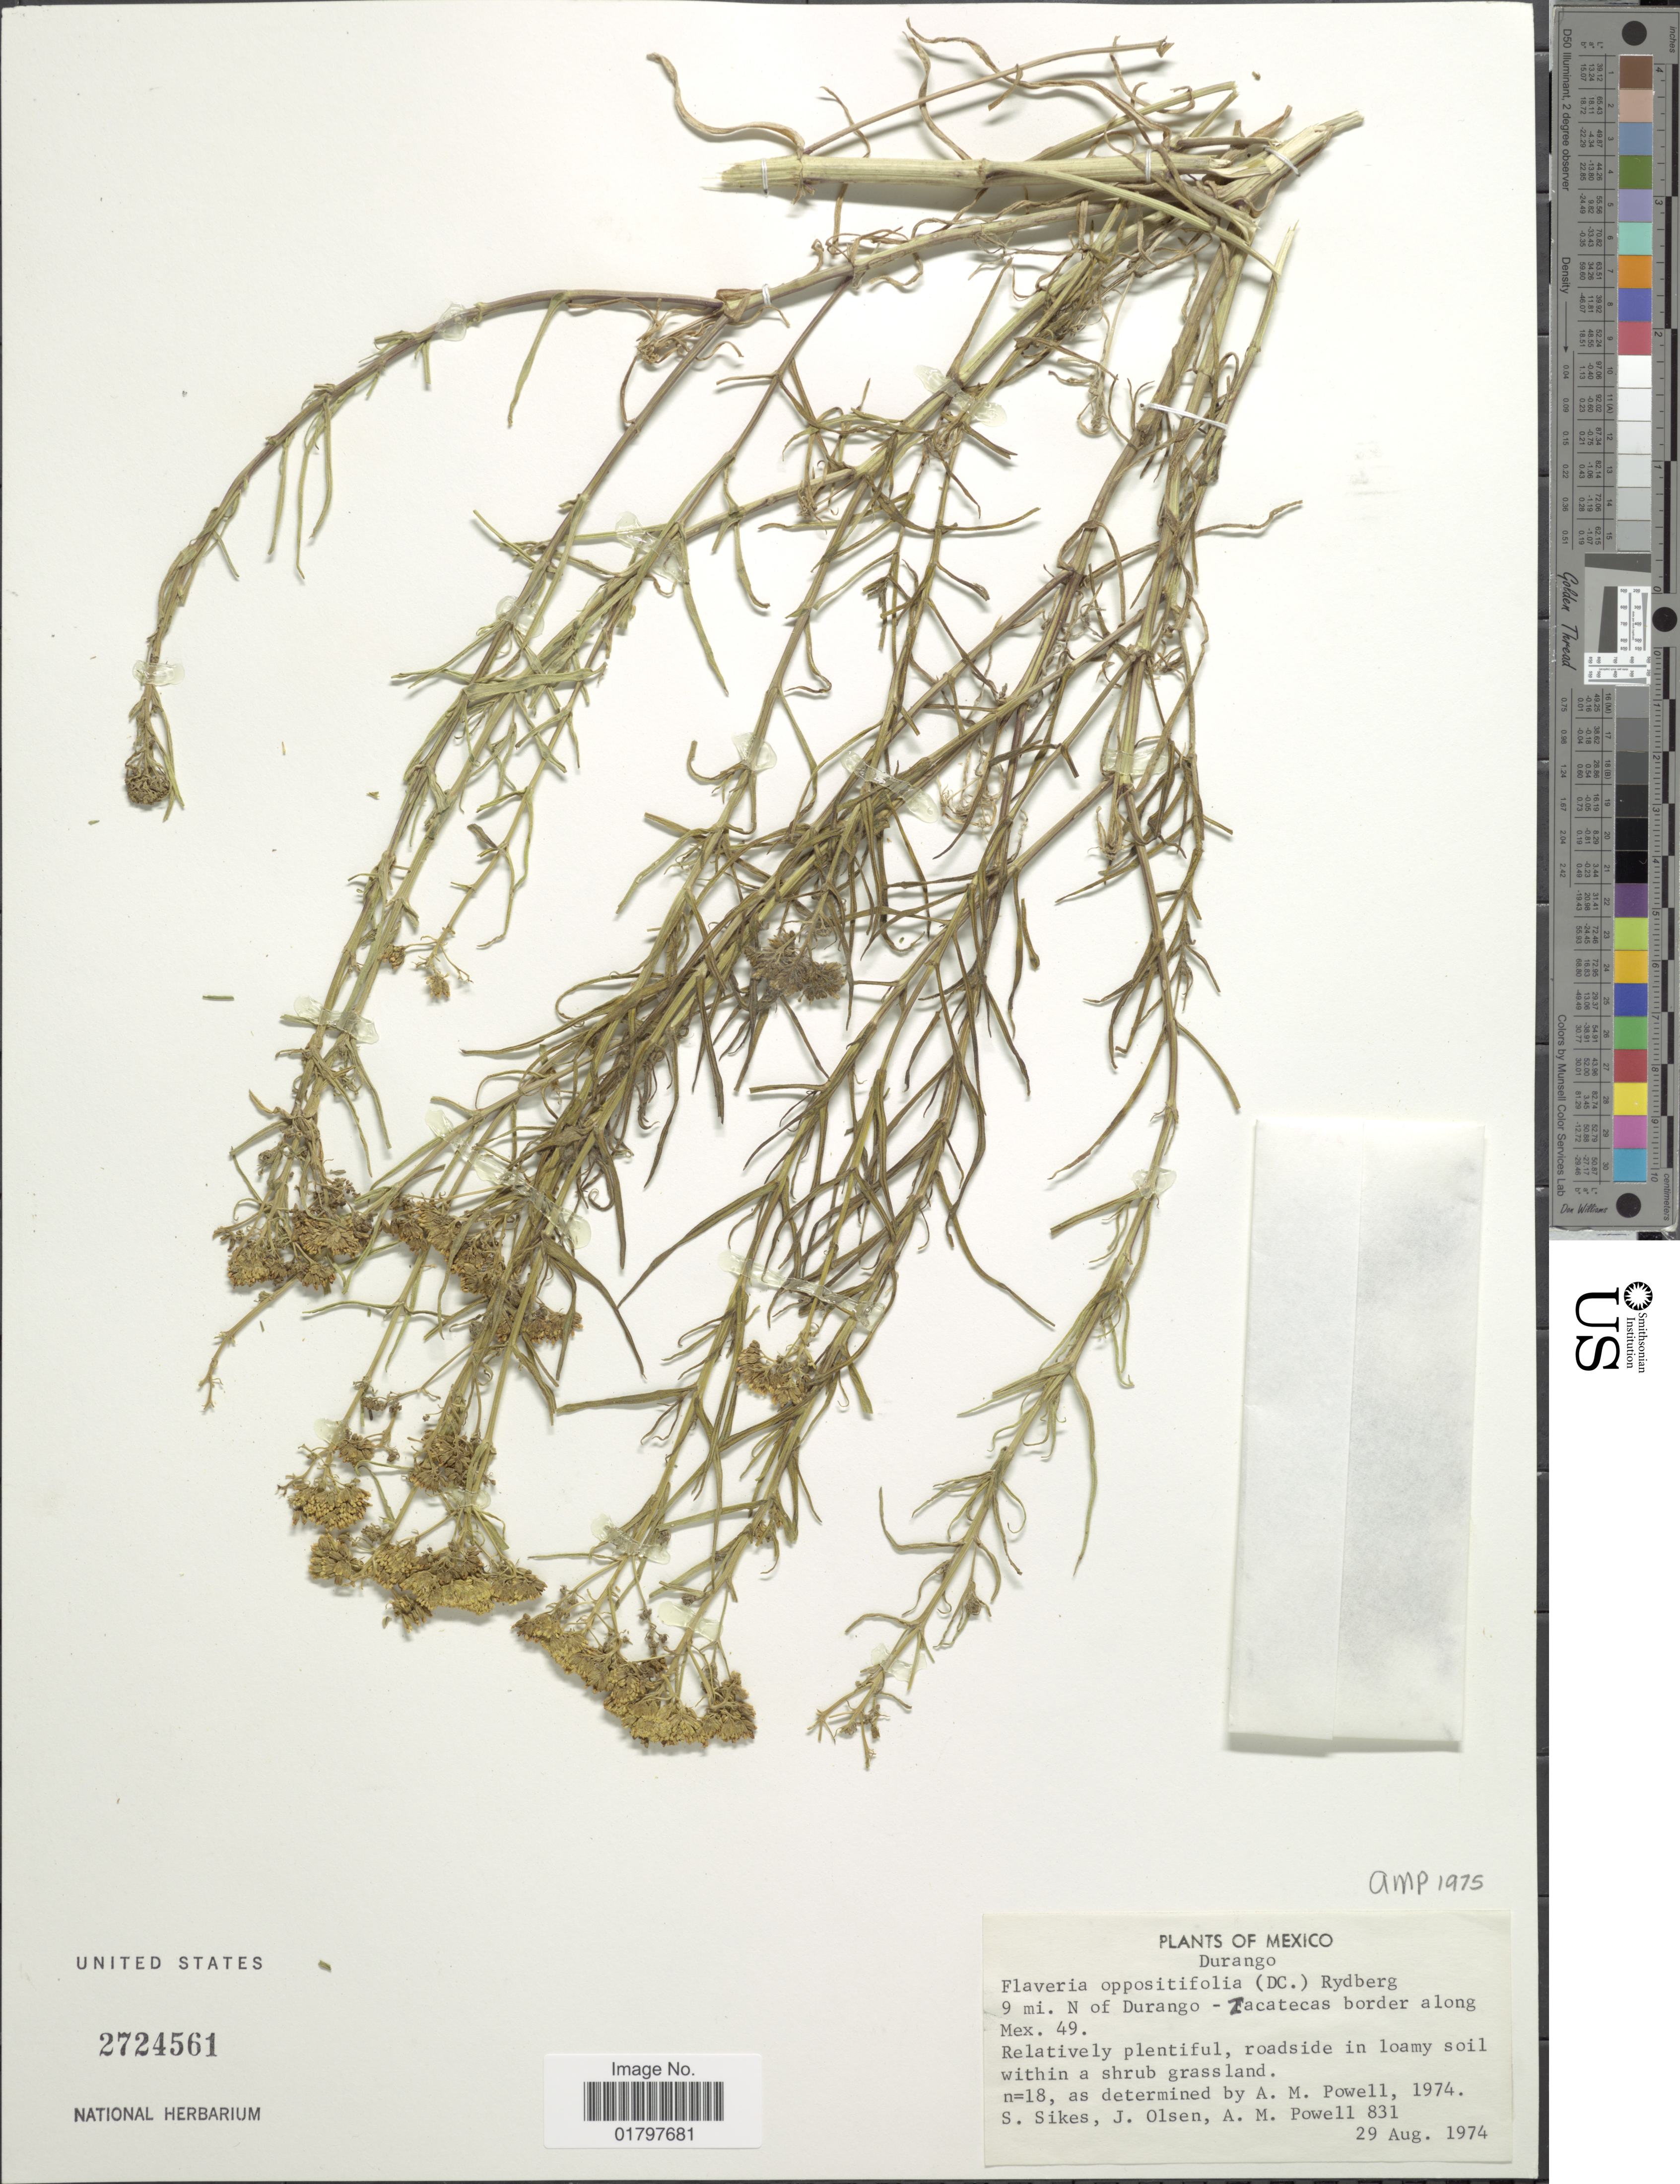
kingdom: Plantae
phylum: Tracheophyta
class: Magnoliopsida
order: Asterales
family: Asteraceae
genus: Flaveria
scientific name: Flaveria oppositifolia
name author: Rydb.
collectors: S. Sikes, J. Olsen & A. M. Powell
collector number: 831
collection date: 1974-08-29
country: Mexico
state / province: Durango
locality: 9 mi. N of Durango - Zacatecas border along Mex. 49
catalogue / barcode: US 2724561